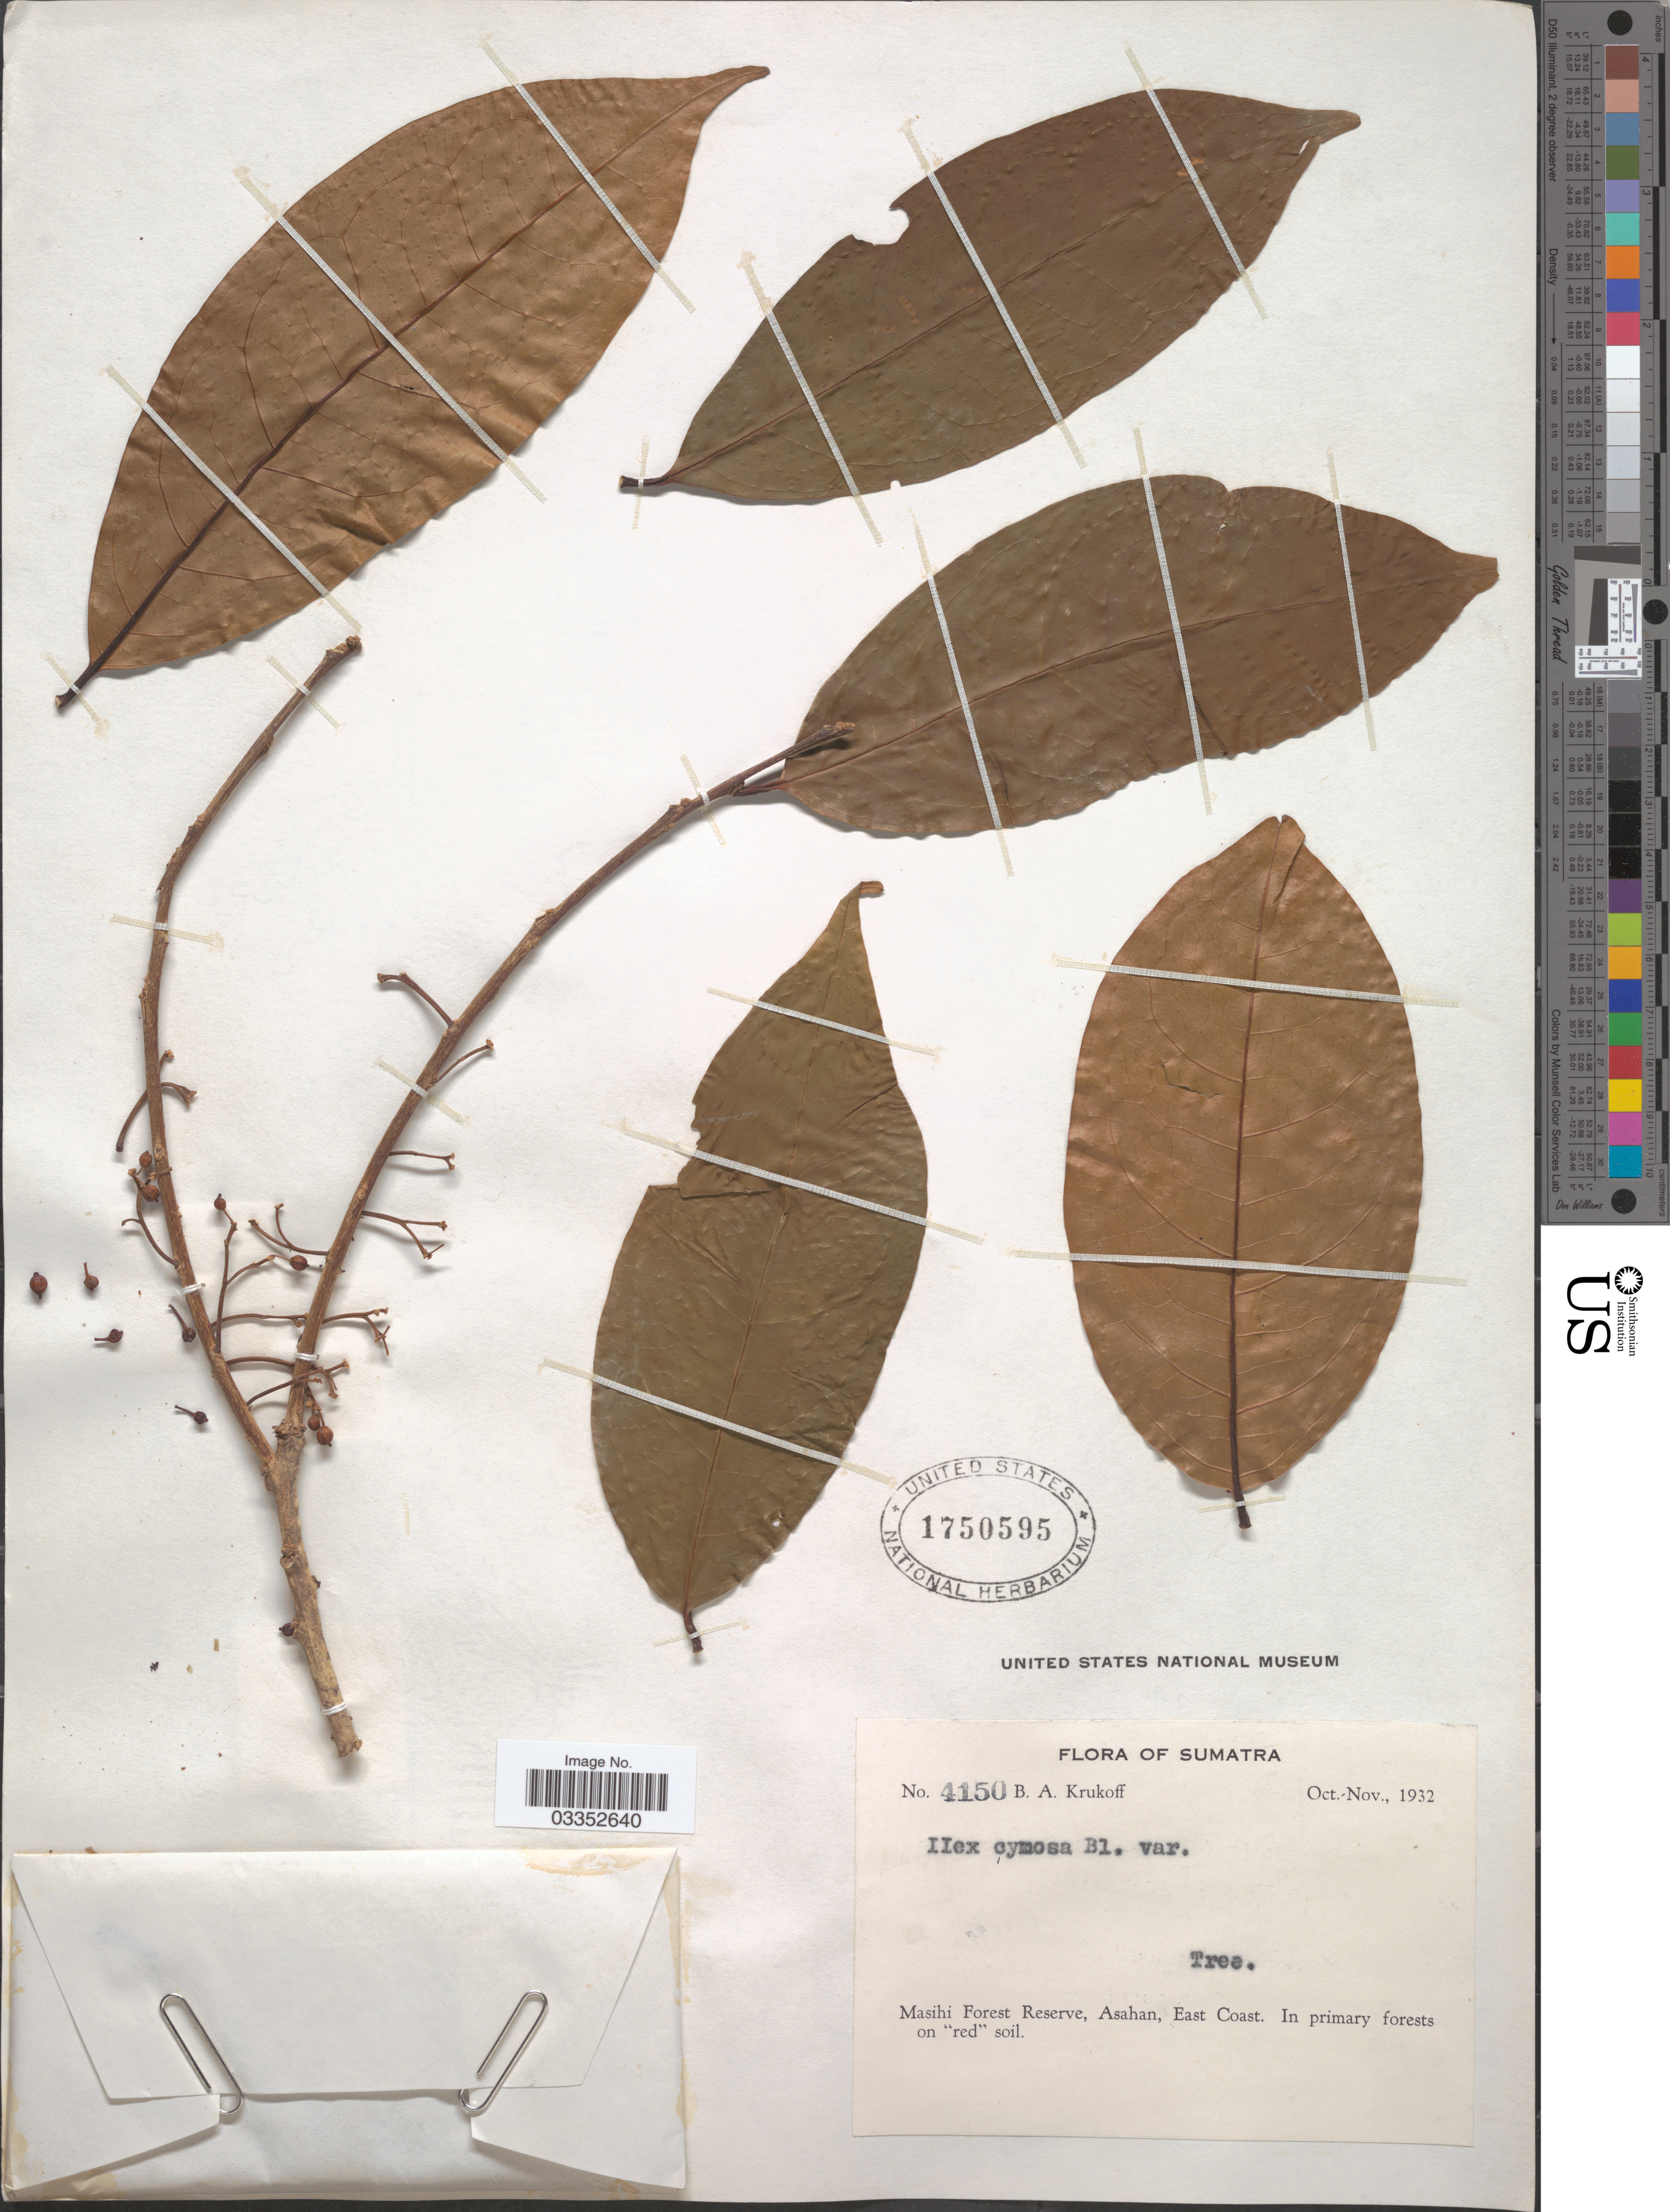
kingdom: Plantae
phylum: Tracheophyta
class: Magnoliopsida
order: Aquifoliales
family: Aquifoliaceae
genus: Ilex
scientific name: Ilex cymosa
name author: Blume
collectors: B. A. Krukoff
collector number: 4150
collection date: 1932-10/1932-11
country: Indonesia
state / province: Sumatra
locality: Masihi Forest Reserve, Asahan, East Coast.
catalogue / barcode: US 1750595